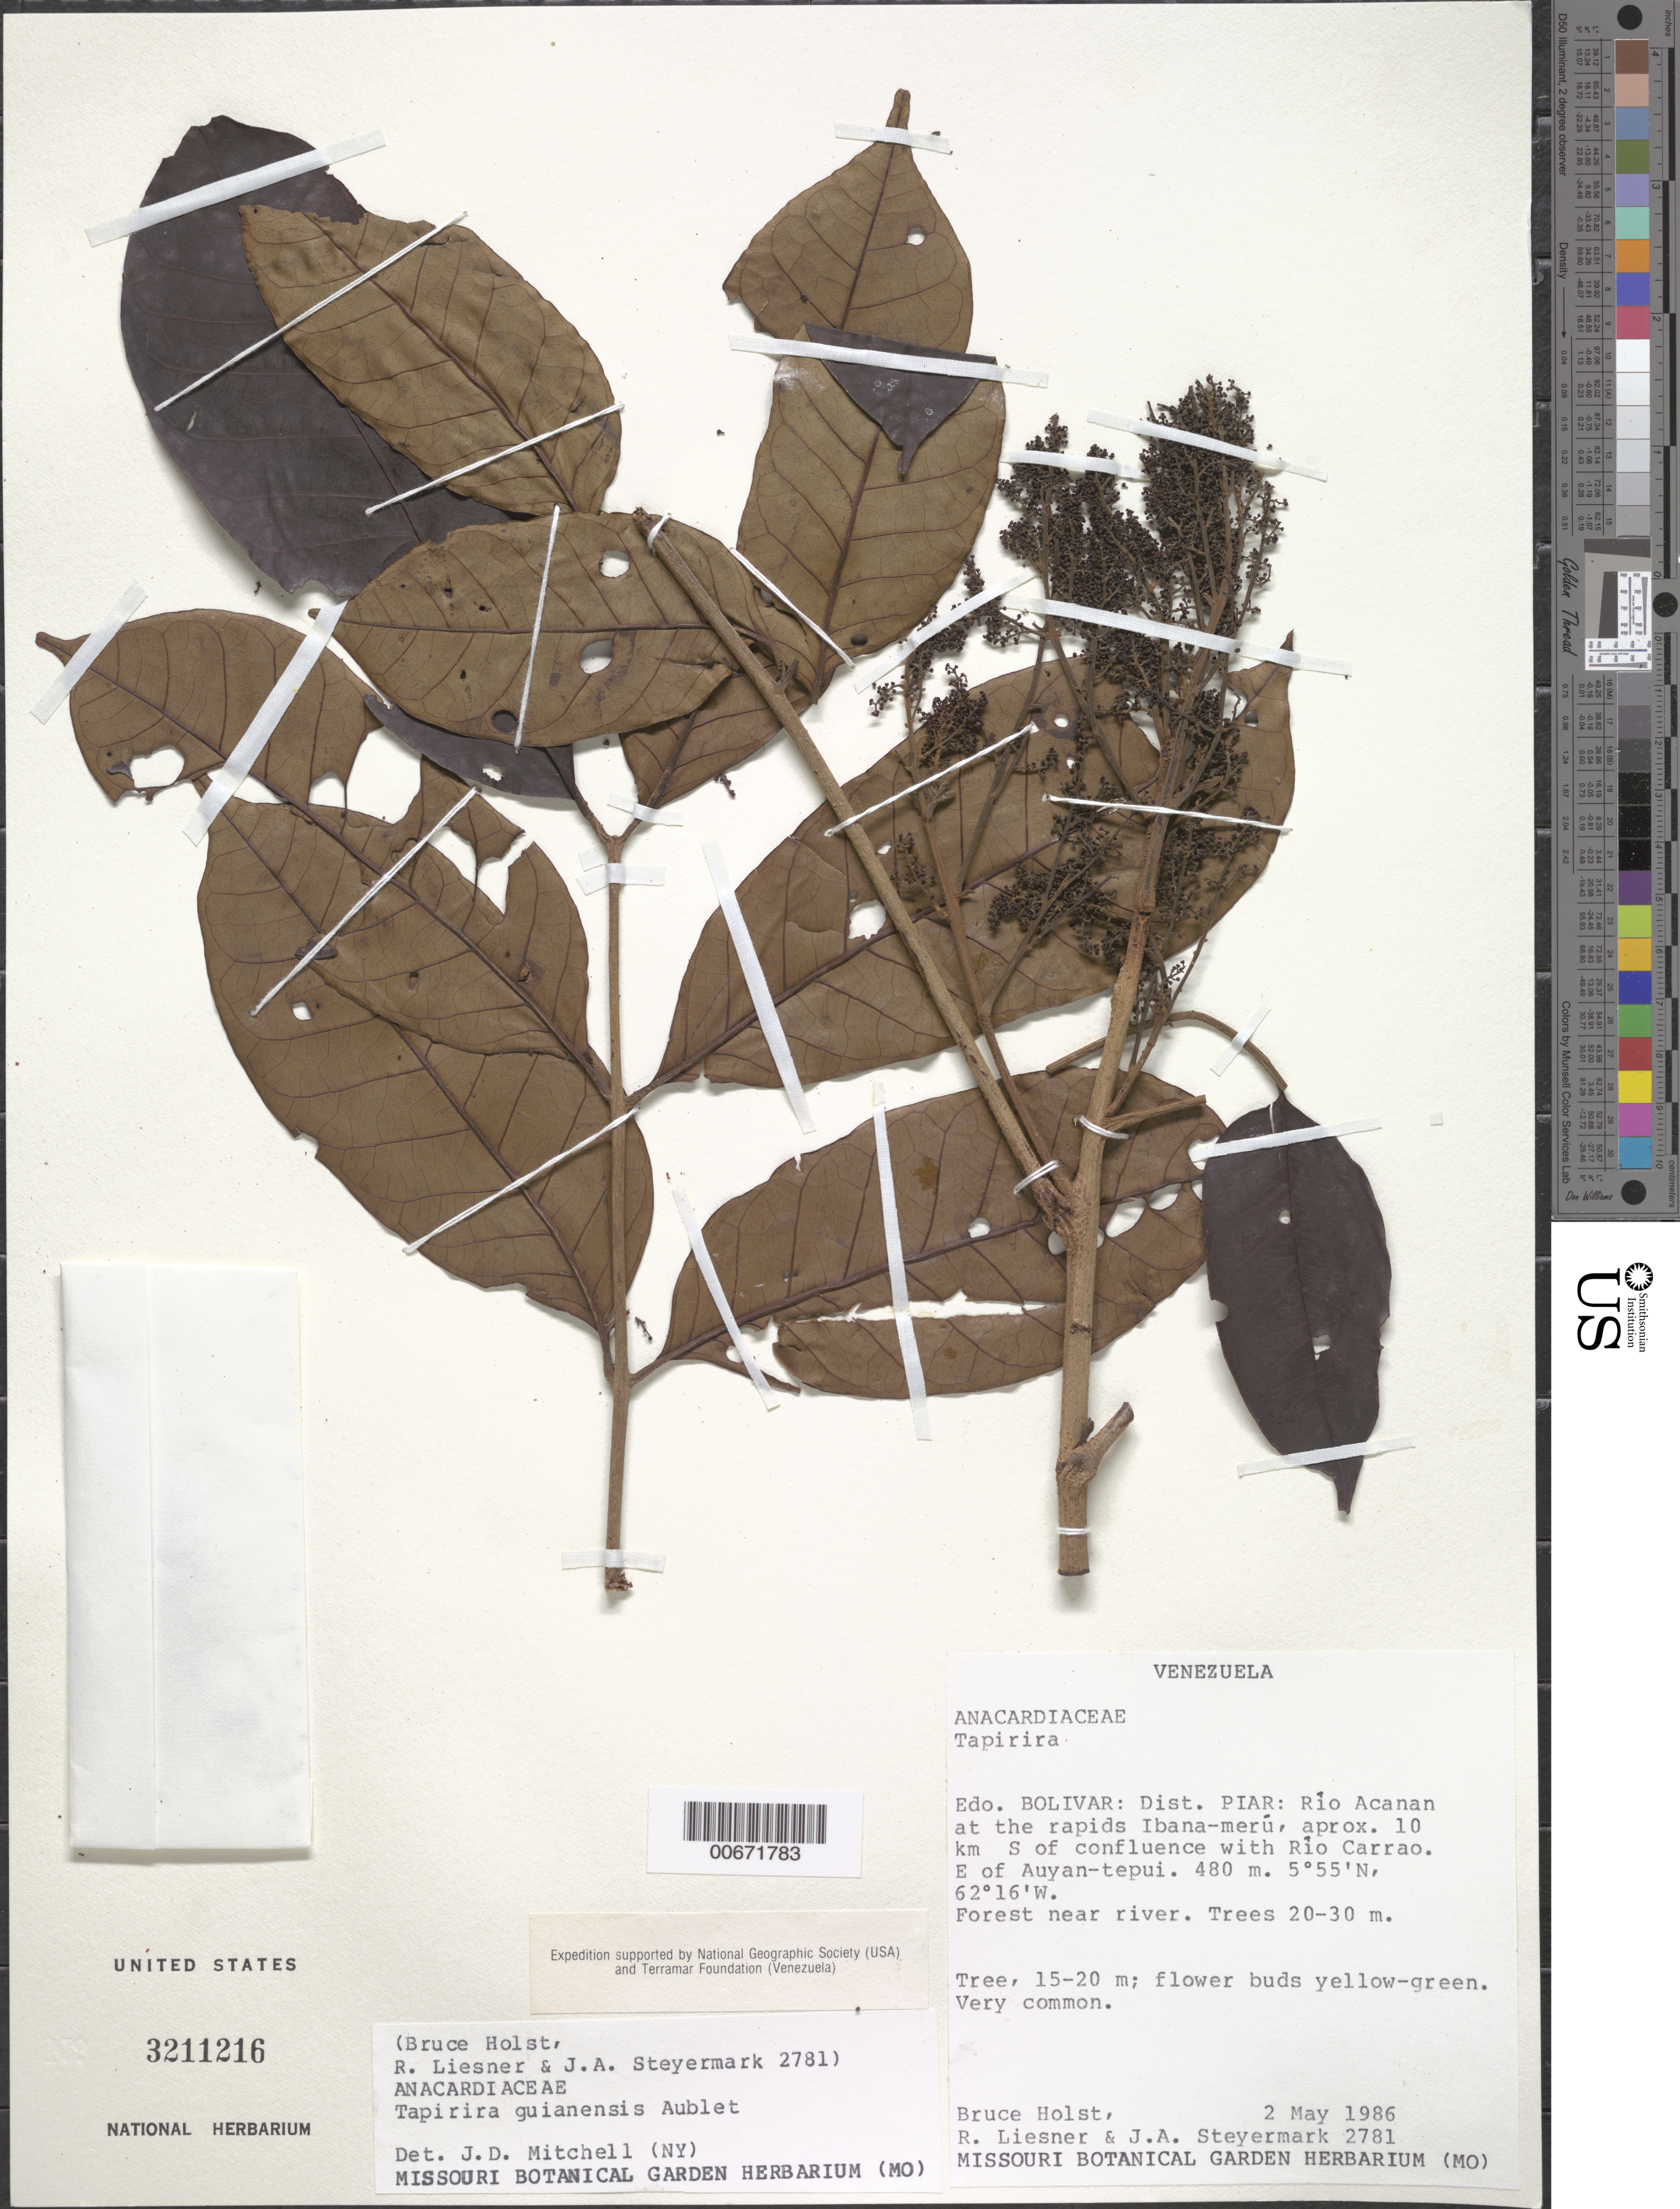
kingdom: Plantae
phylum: Tracheophyta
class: Magnoliopsida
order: Sapindales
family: Anacardiaceae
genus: Tapirira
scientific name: Tapirira guianensis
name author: Aubl.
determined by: Mitchell, John D.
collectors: B. Holst, R. L. Liesner & J. Steyermark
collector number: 2781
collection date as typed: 2-May-86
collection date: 1986-05-02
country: Venezuela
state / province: Bolívar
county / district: Piar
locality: Río Acanan at rapids Ibana-meru, 10 km S of confluence with Río Carrao, E of Auyan-tepuí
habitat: Forest near river, trees 20-30 m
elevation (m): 480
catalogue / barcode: US 3211216